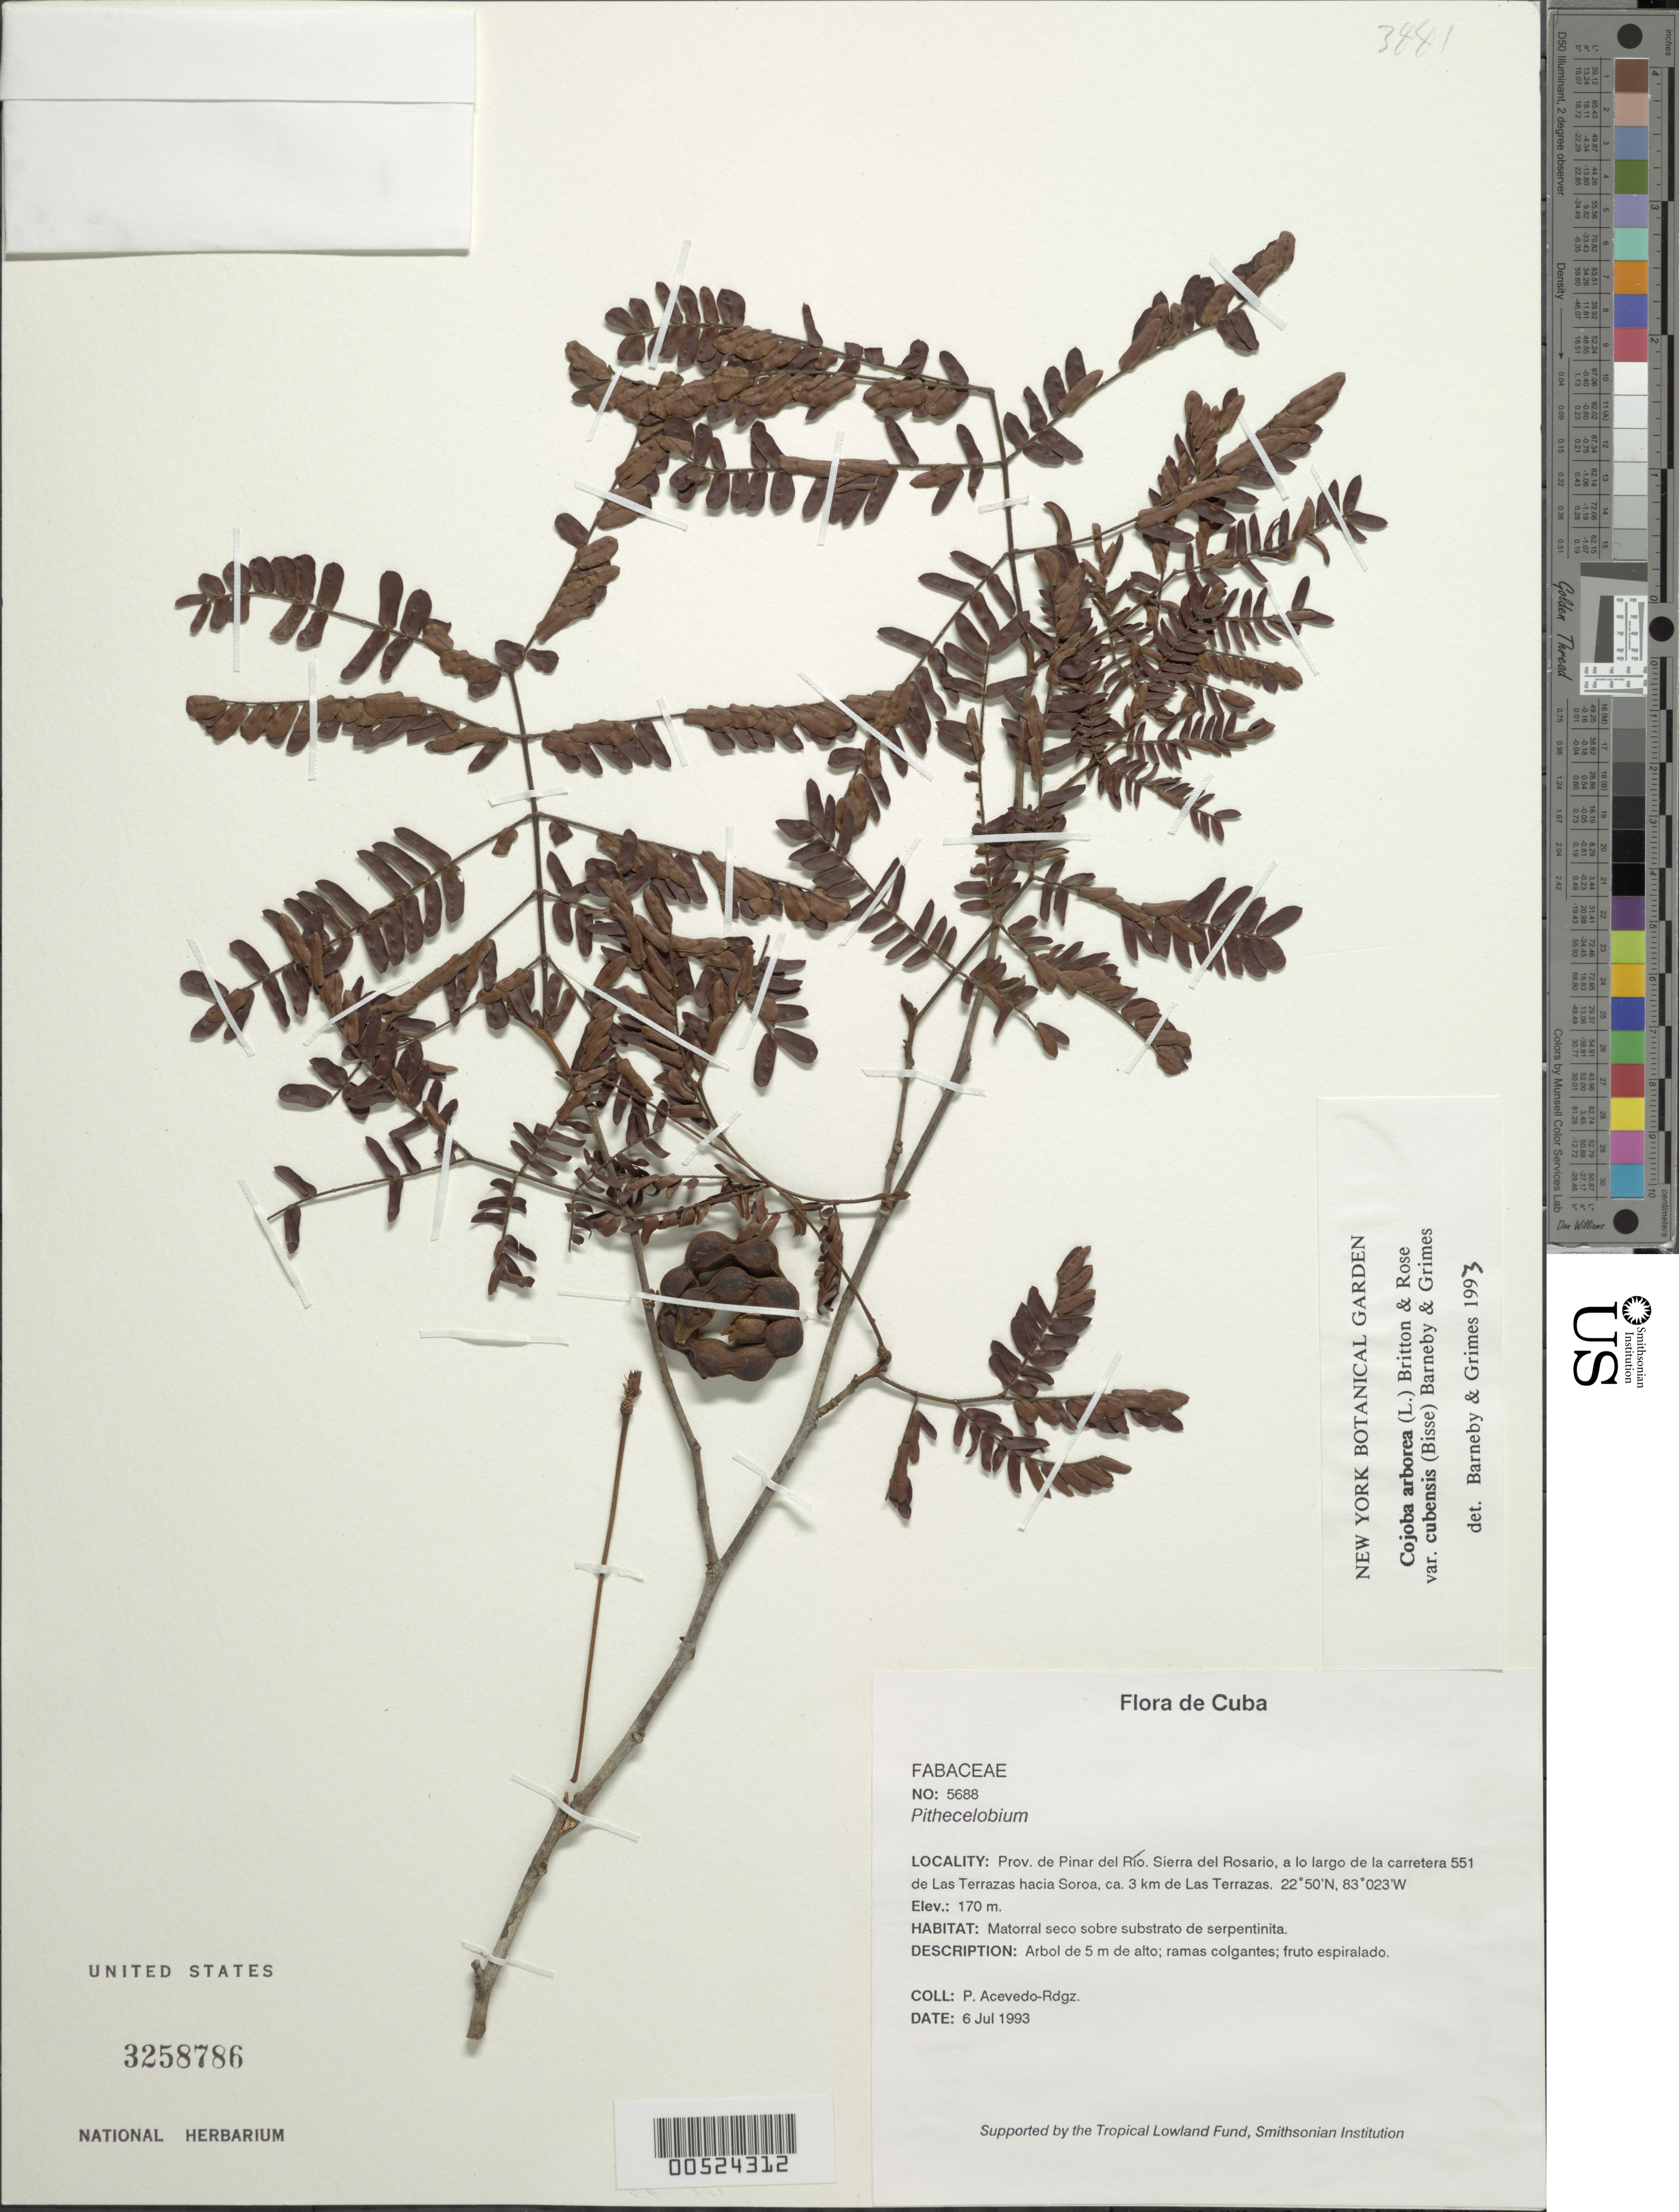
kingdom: Plantae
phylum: Tracheophyta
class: Magnoliopsida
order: Fabales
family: Fabaceae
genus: Cojoba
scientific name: Cojoba arborea var. cubensis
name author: (Bisse) Barneby & J.W. Grimes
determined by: Barneby, R. C.; Grimes, J. W.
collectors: P. Acevedo-Rodr.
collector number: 5688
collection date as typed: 06 Jul 1993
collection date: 1993-07-06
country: Cuba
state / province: Pinar del Rio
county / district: Municipio de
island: Cuba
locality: Prov de Pinar del Río Sierra del Rosario, a lo largo de la carretera 551 de Las Terrazas hacia Soroa, ca 3 km de Las Terrazas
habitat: Matorral seco sobre substrato de serpentinita.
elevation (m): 170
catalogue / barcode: US 3258786